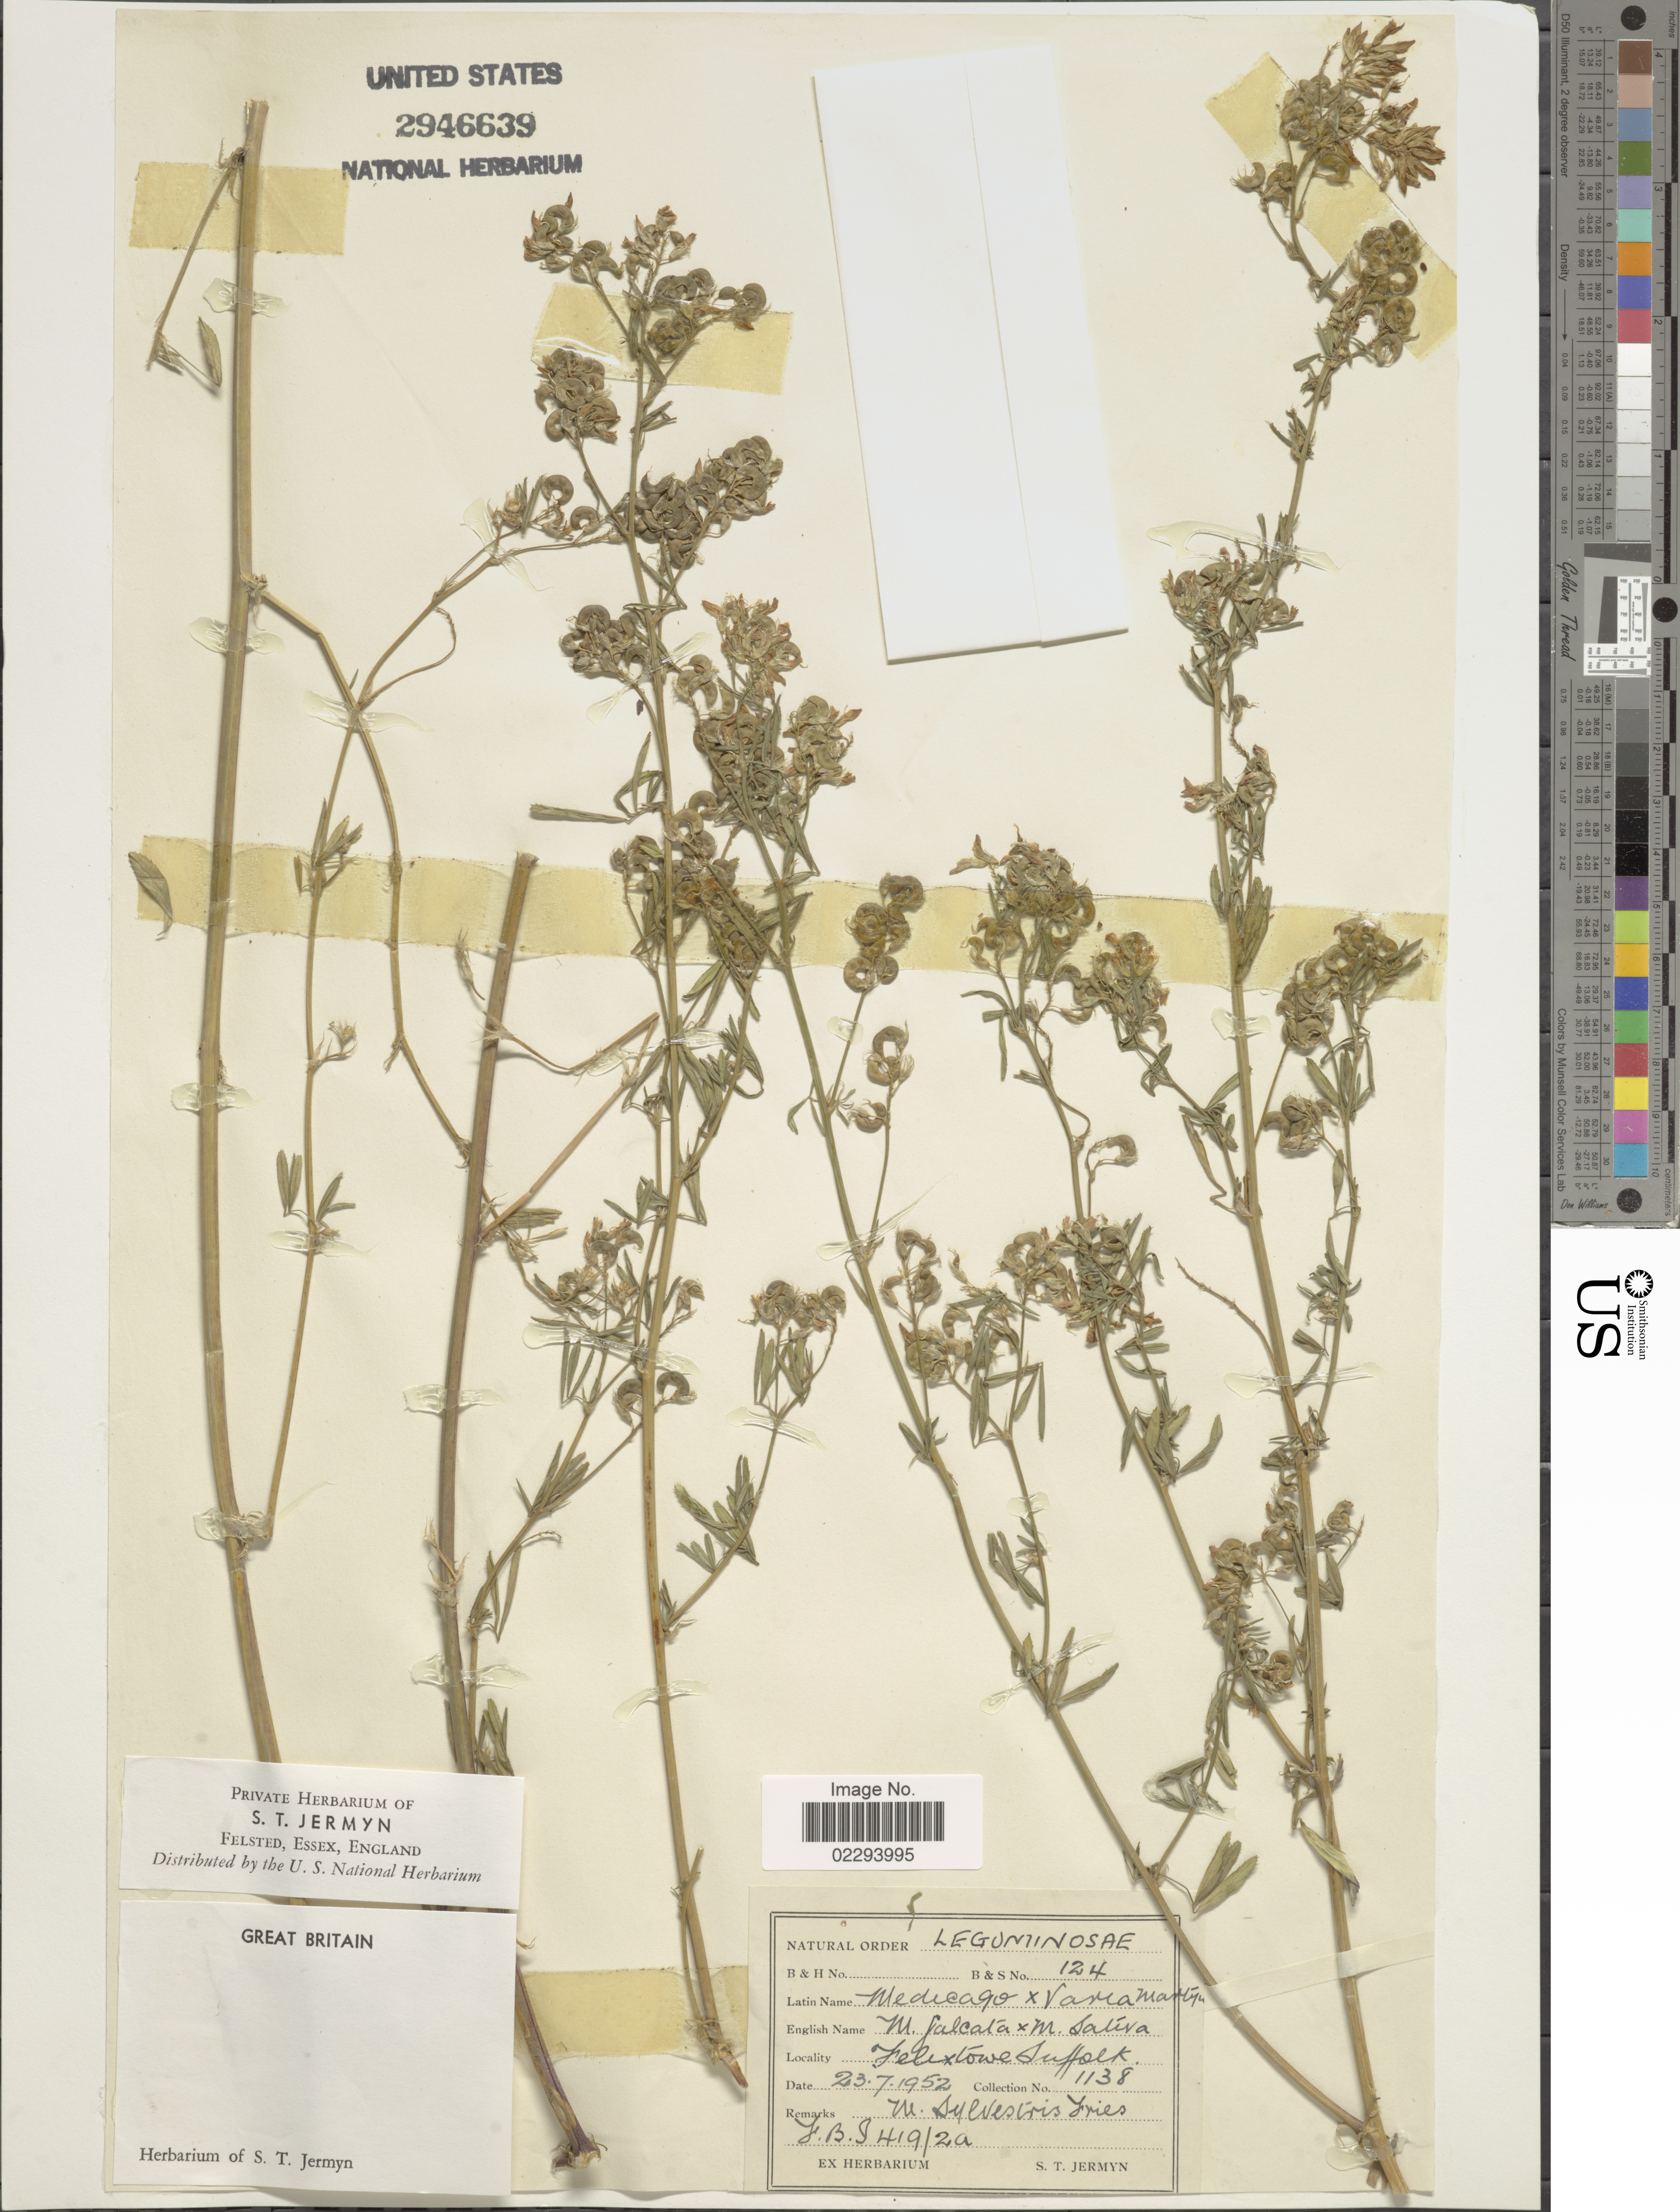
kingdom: Plantae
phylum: Tracheophyta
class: Magnoliopsida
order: Fabales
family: Fabaceae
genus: Medicago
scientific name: Medicago varia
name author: Martyn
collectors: S. Jermyn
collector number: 1138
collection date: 1952-07-23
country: United Kingdom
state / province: England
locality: Great Britain Felix towe Suffolk.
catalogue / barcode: US 2946639